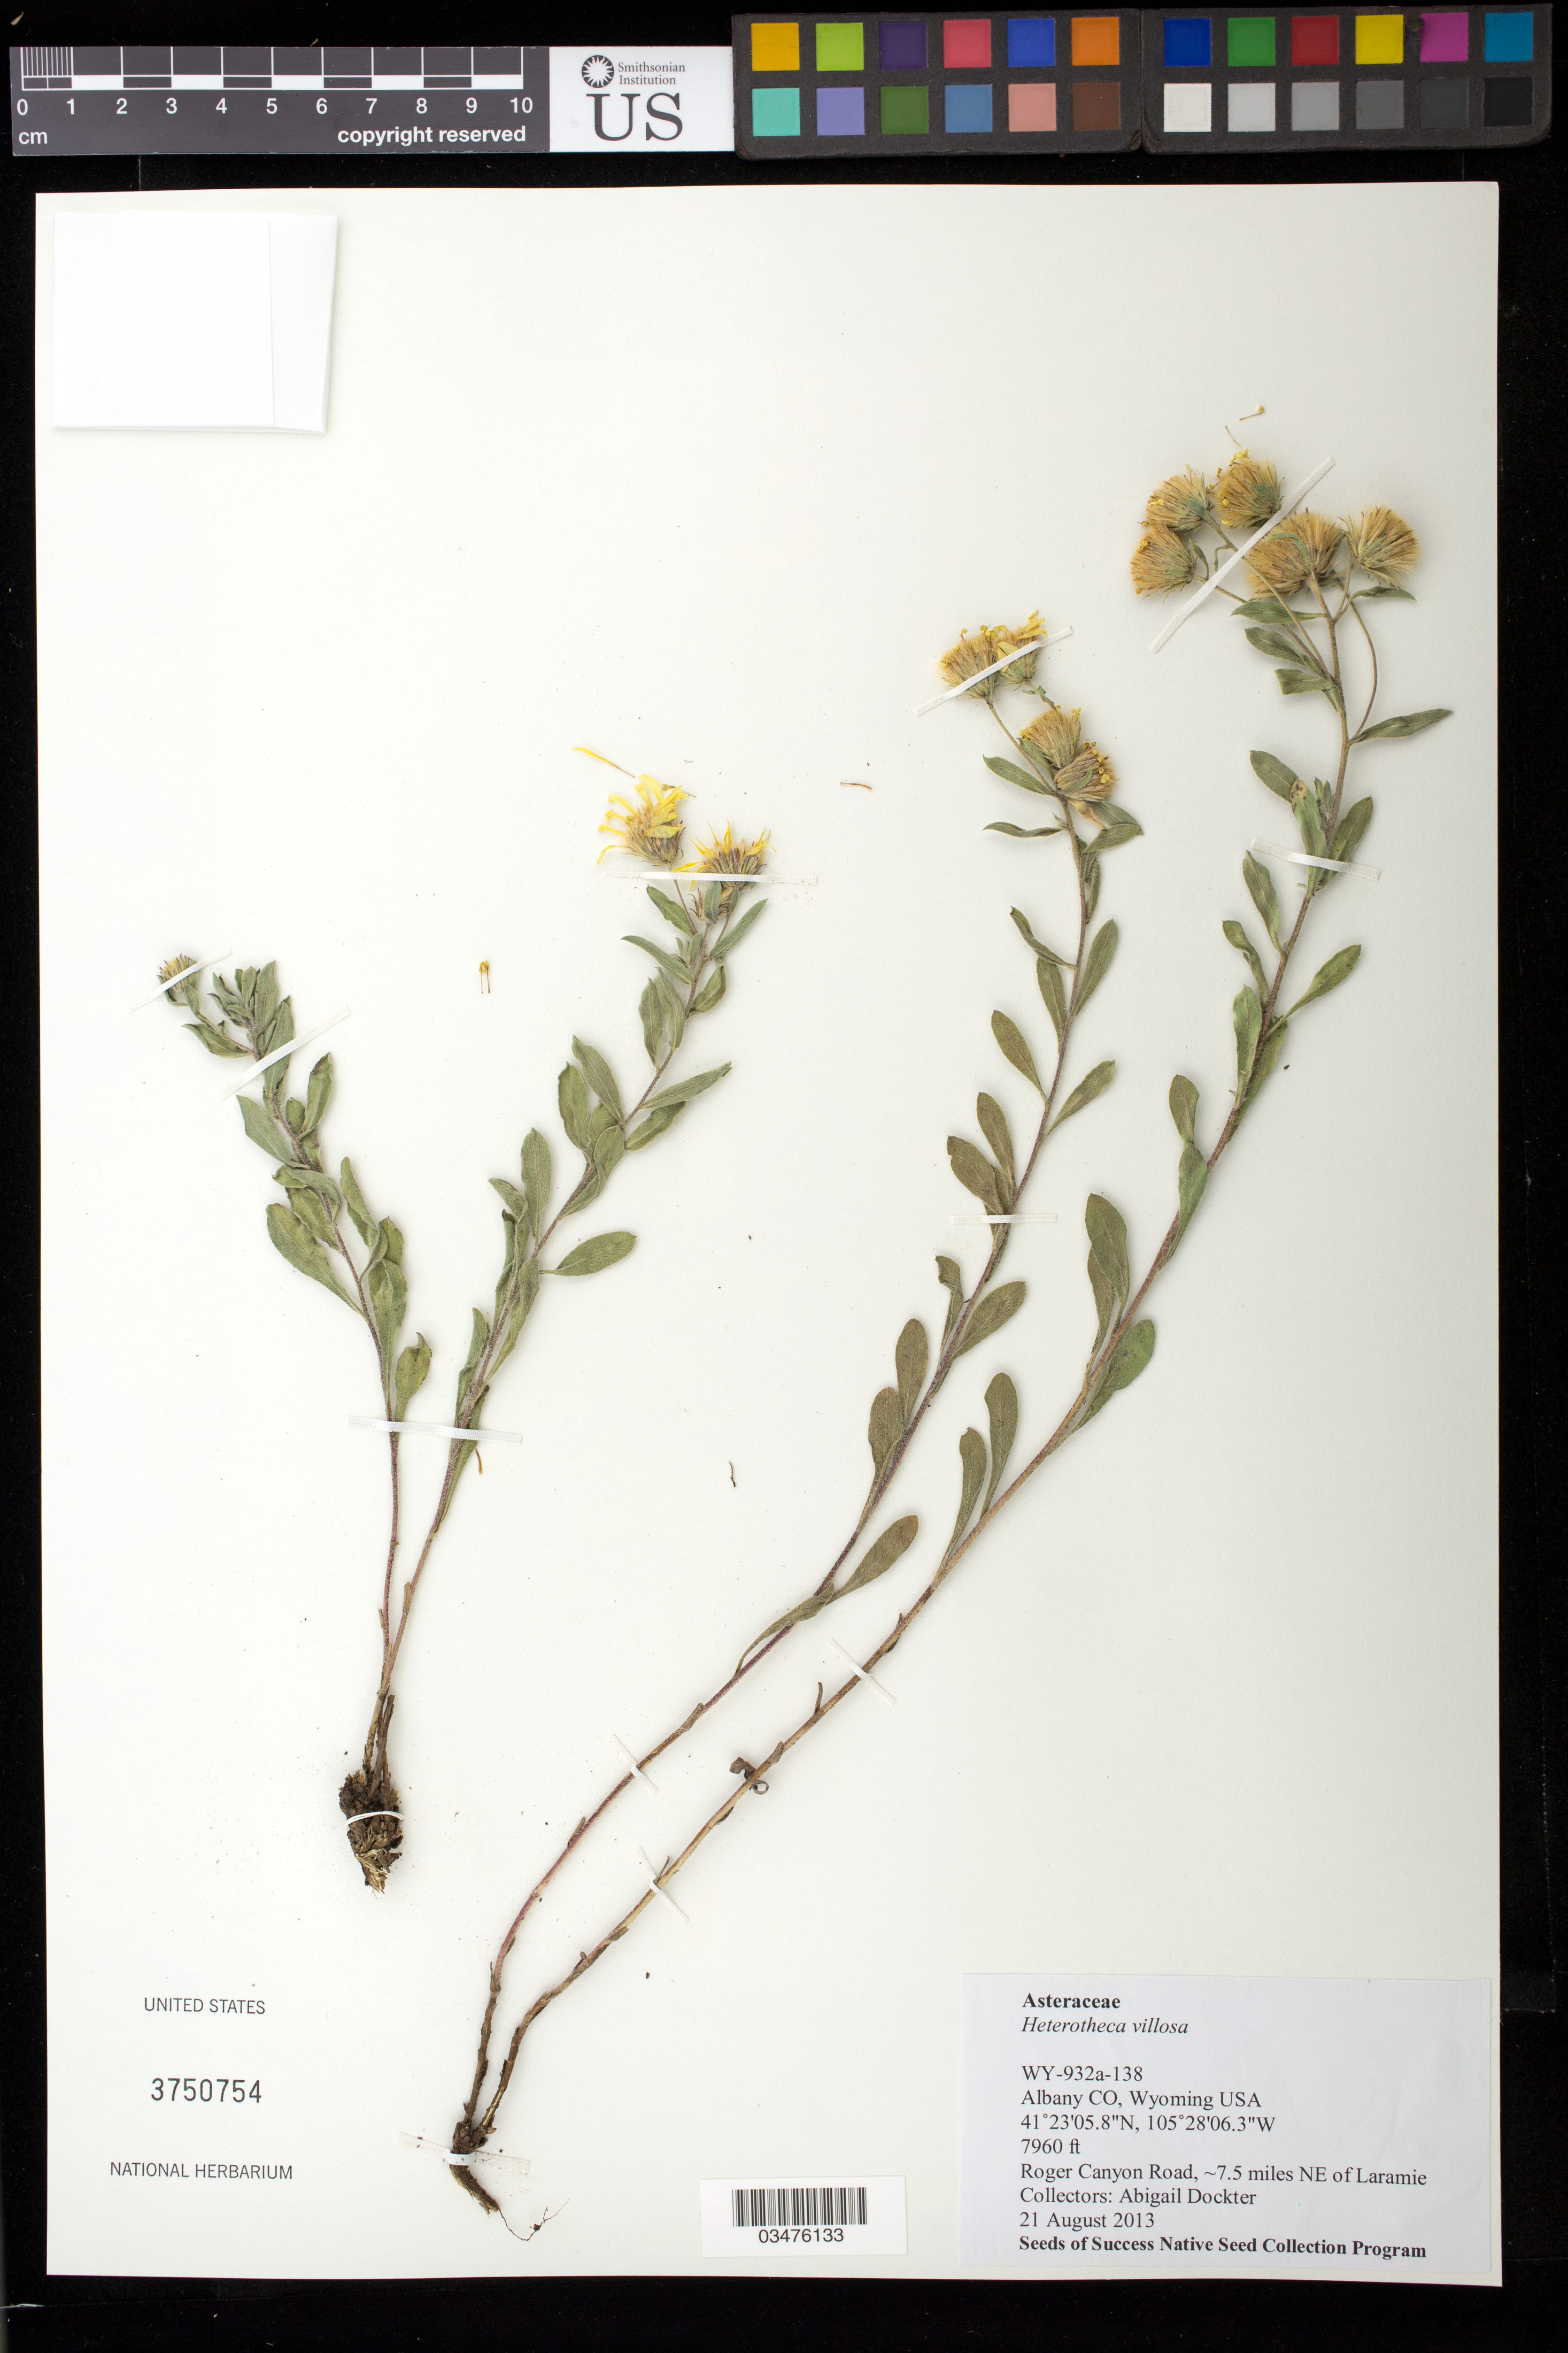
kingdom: Plantae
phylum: Tracheophyta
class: Magnoliopsida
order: Asterales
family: Asteraceae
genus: Heterotheca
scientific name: Heterotheca villosa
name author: (Pursh) Shinners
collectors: A. Dockter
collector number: WY932A-138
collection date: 2013-08-21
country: United States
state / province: Wyoming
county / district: Albany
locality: Roger Canyon Road-7.5 mi. NE of Laramie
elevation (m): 2426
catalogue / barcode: US 3750754